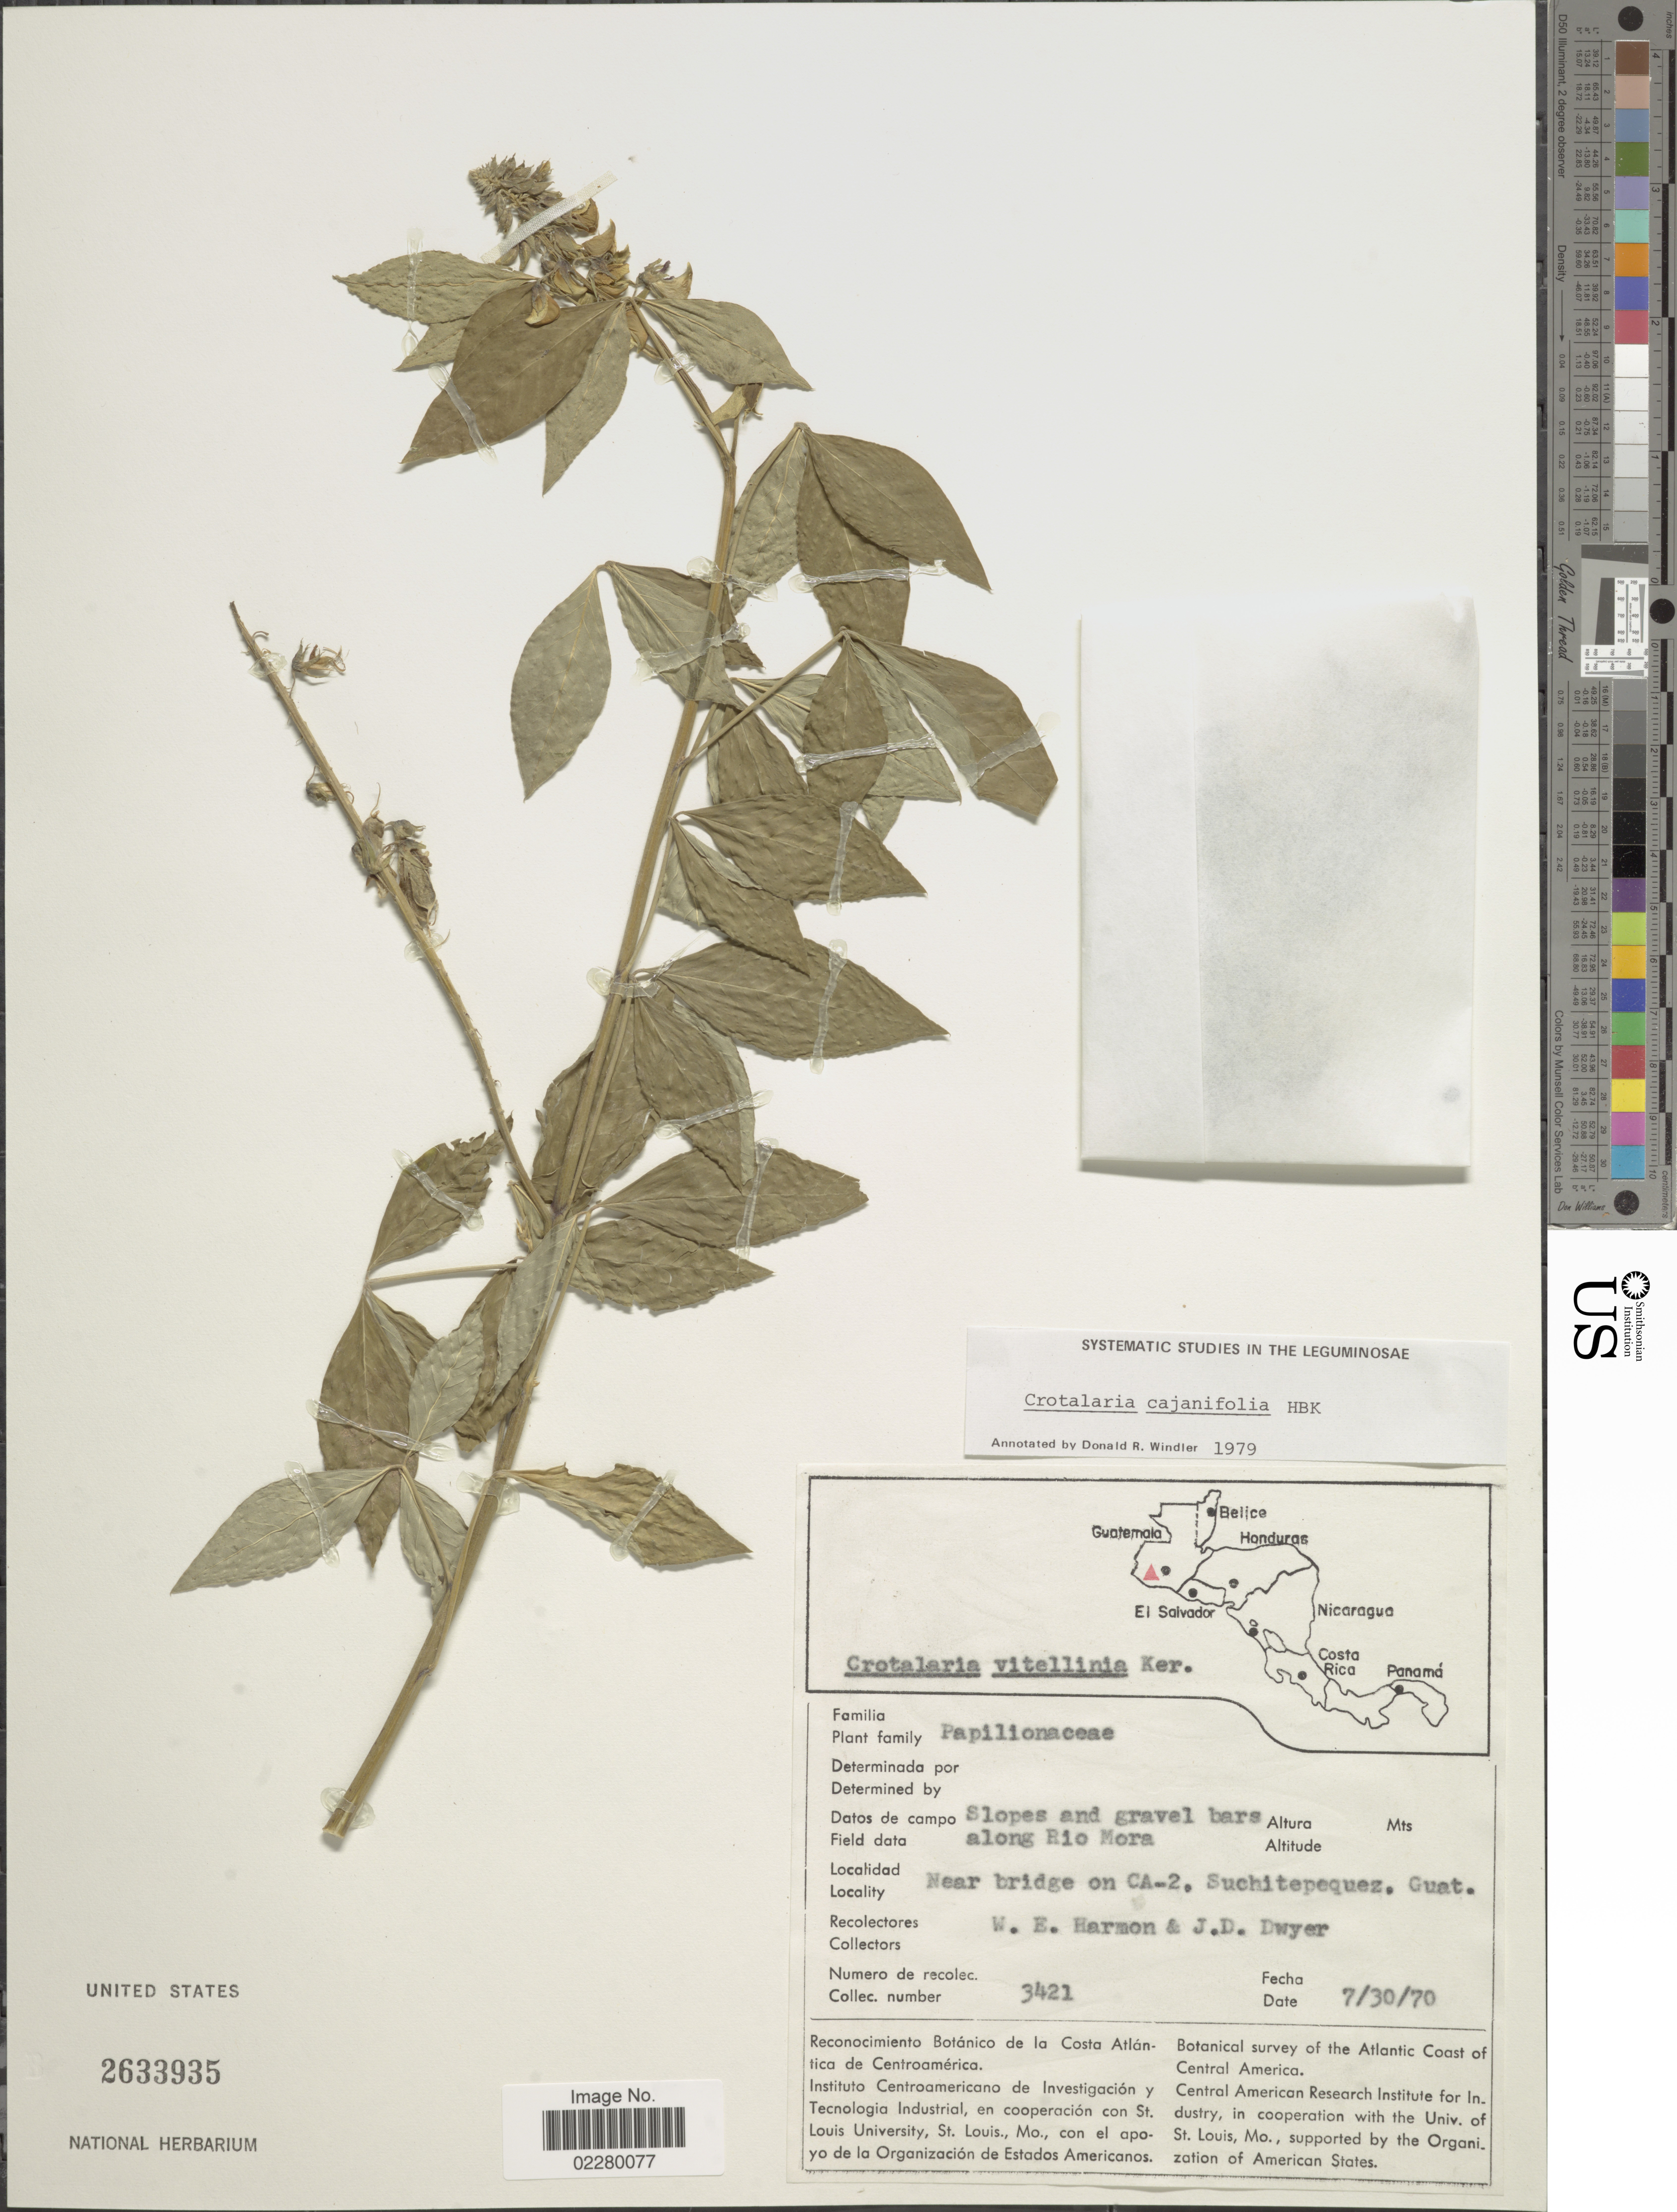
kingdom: Plantae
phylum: Tracheophyta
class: Magnoliopsida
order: Fabales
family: Fabaceae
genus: Crotalaria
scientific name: Crotalaria cajanifolia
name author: Kunth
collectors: W. E. Harmon & J. D. Dwyer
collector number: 3421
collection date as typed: Transcribed d/m/y: 30/7/70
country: Guatemala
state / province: Suchitepéquez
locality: Slopes and gravel bars along Rio Mora. Near bridge on CA-2. Suchitepequez, Guat.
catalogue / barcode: US 2633935